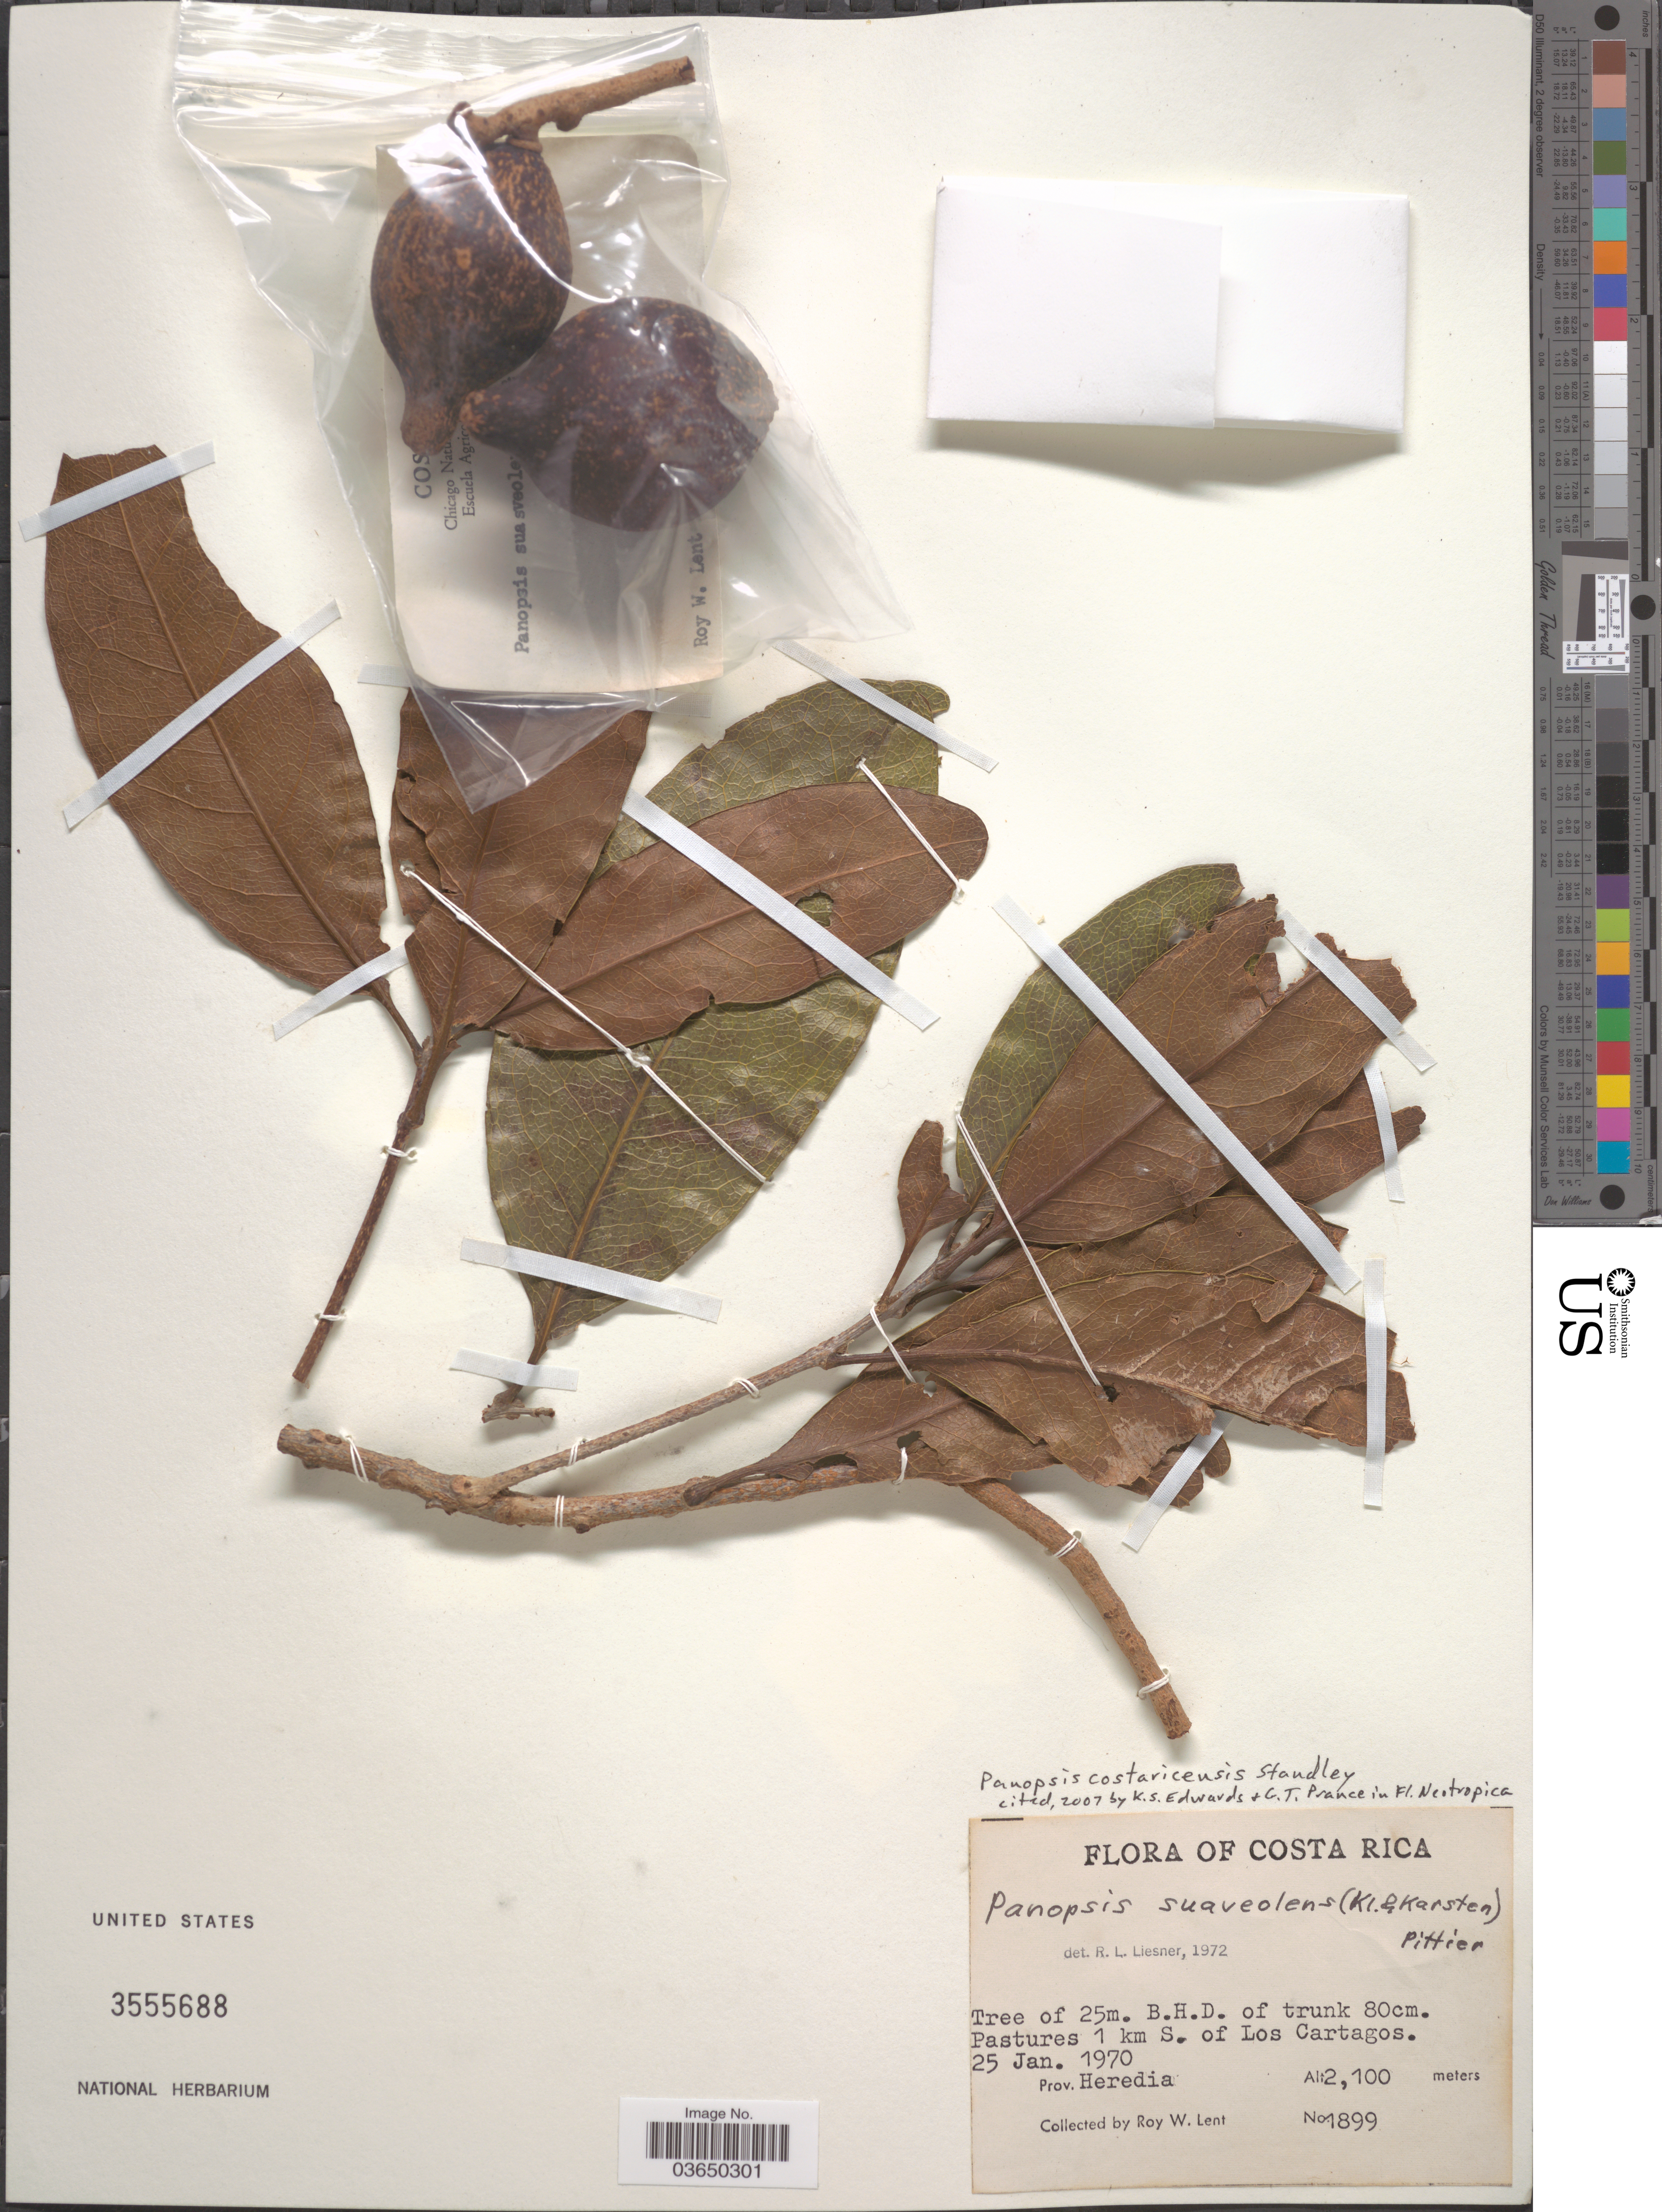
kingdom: Plantae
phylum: Tracheophyta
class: Magnoliopsida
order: Proteales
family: Proteaceae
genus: Panopsis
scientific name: Panopsis costaricensis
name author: Standl.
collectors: R. W. Lent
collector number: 1899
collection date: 1970-01-25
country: Costa Rica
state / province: Heredia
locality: Pastures 1 km S. of Los Cartagos.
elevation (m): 2100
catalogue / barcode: US 3555688